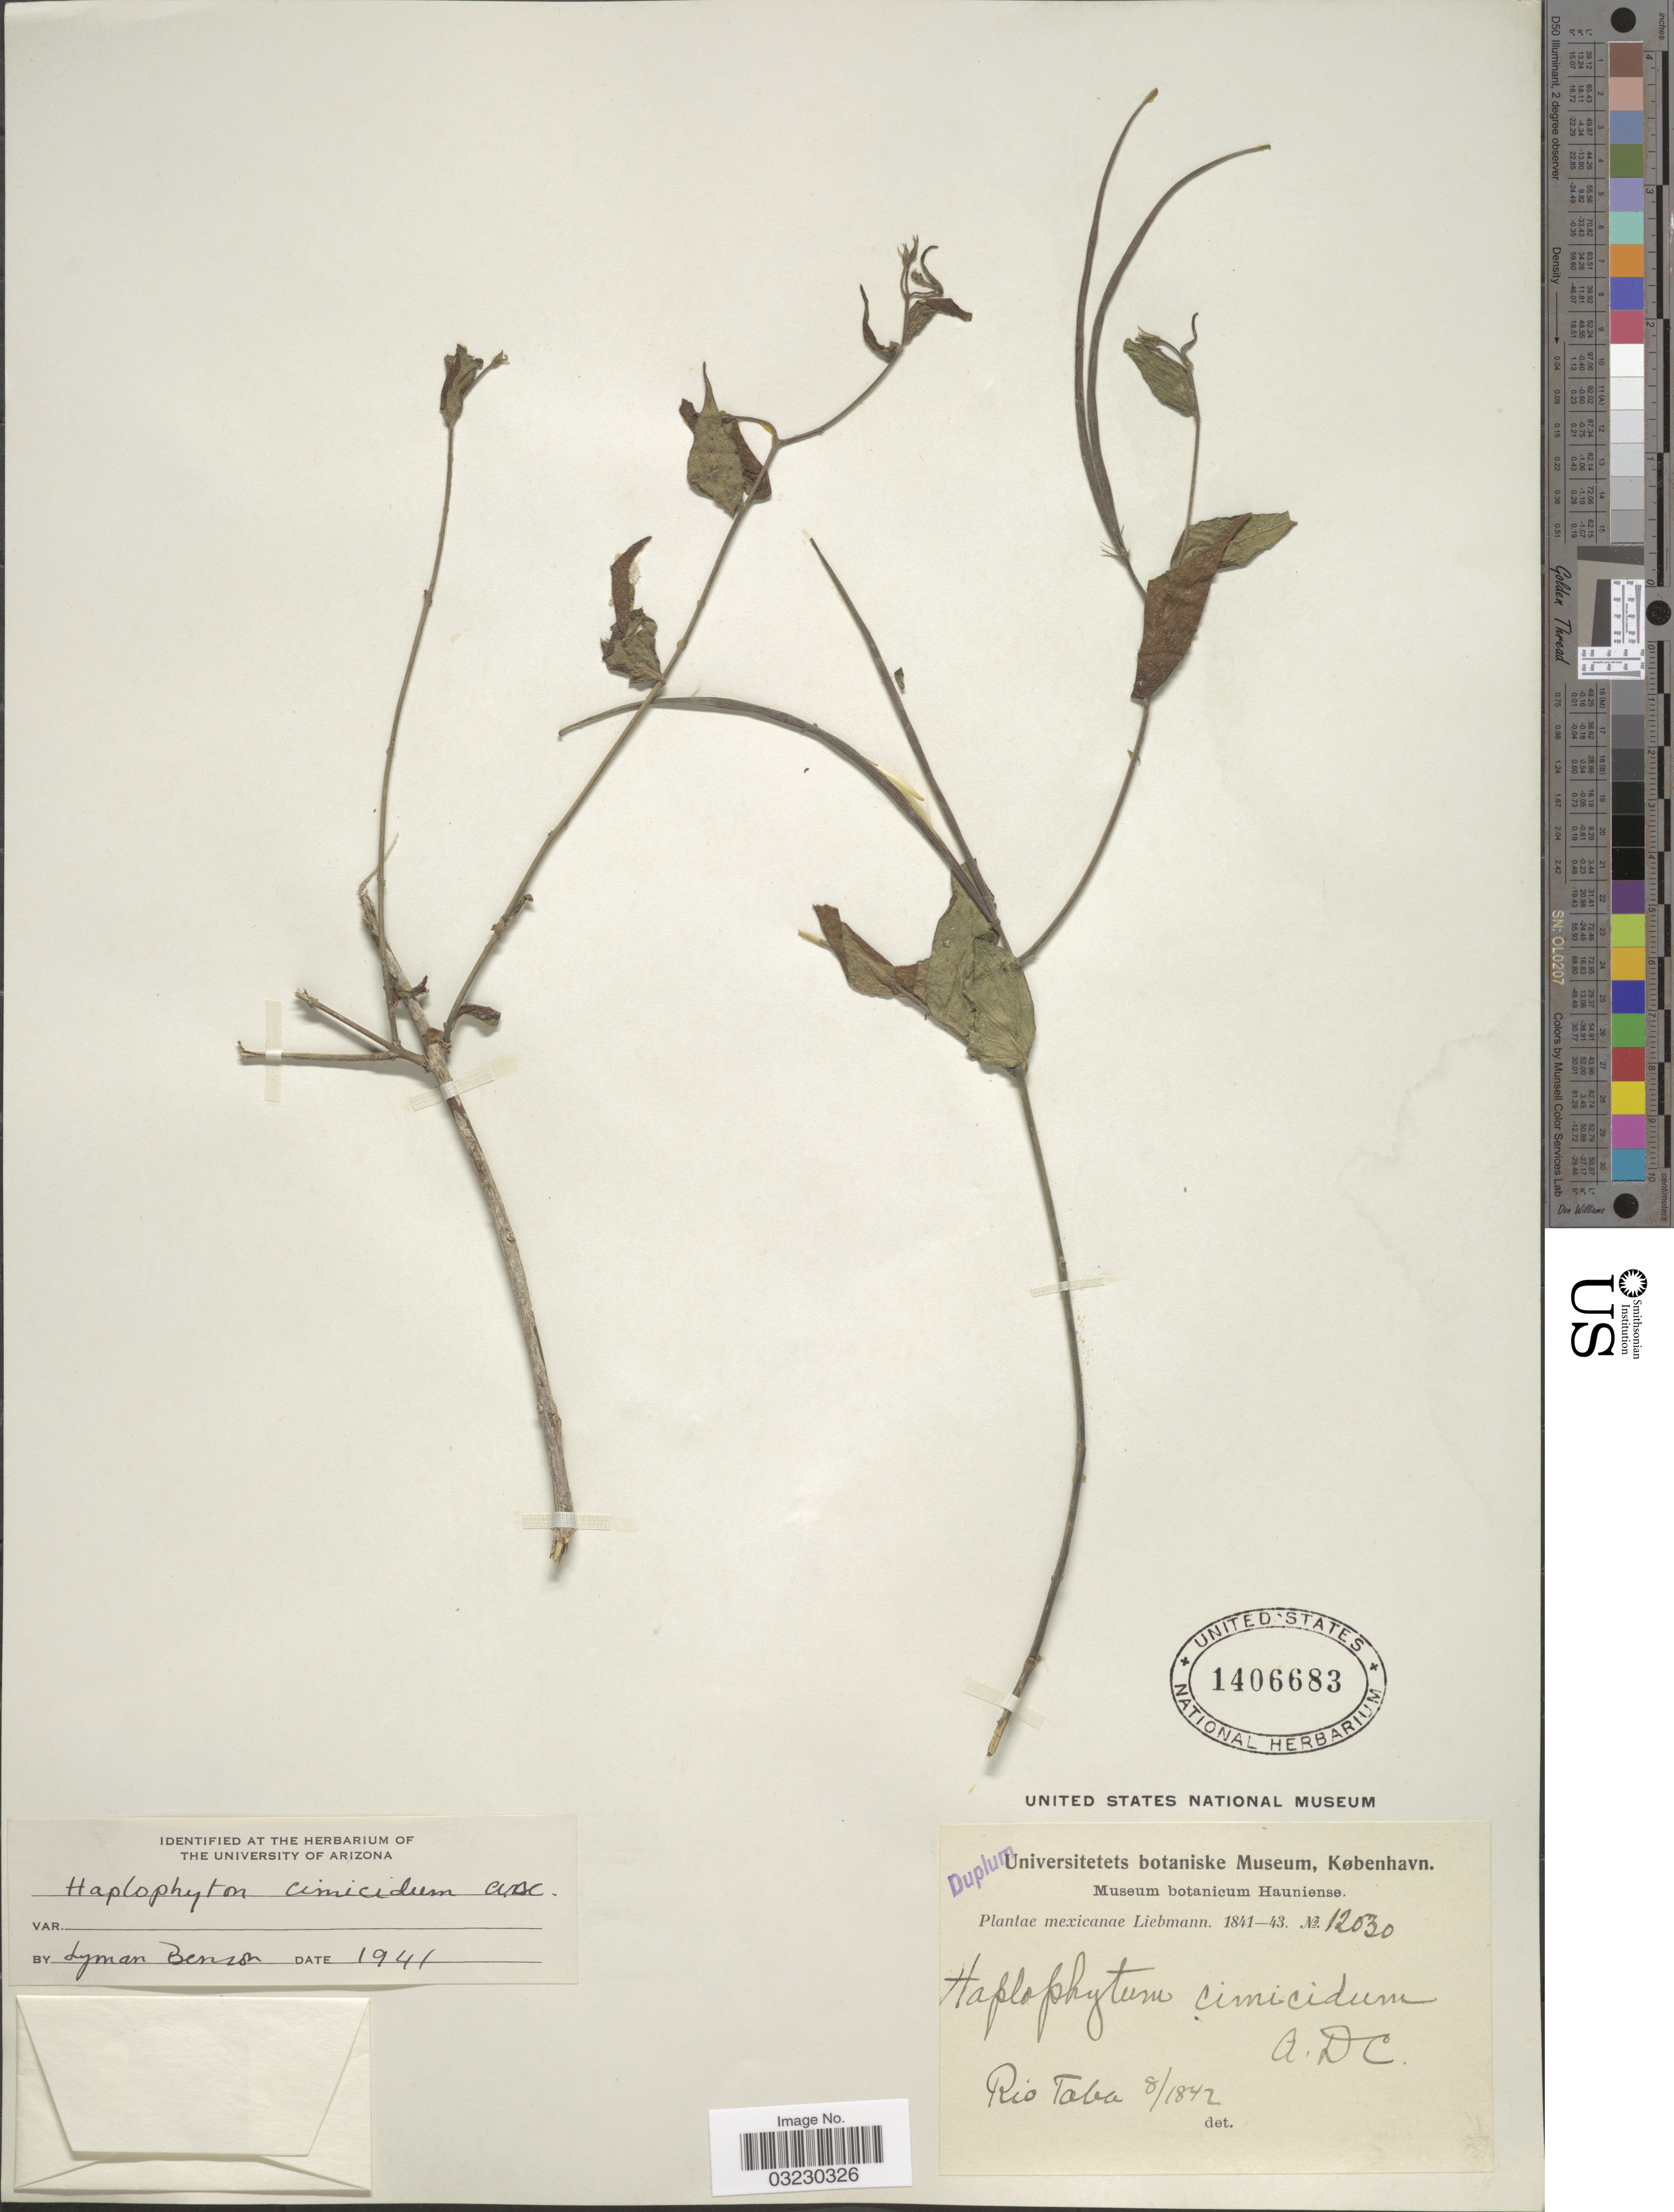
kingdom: Plantae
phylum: Tracheophyta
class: Magnoliopsida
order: Gentianales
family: Apocynaceae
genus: Haplophyton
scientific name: Haplophyton cimicidum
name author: A. DC.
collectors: Liebmann, --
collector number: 12030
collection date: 1842-08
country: Mexico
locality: Rio Talea.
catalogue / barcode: US 1406683